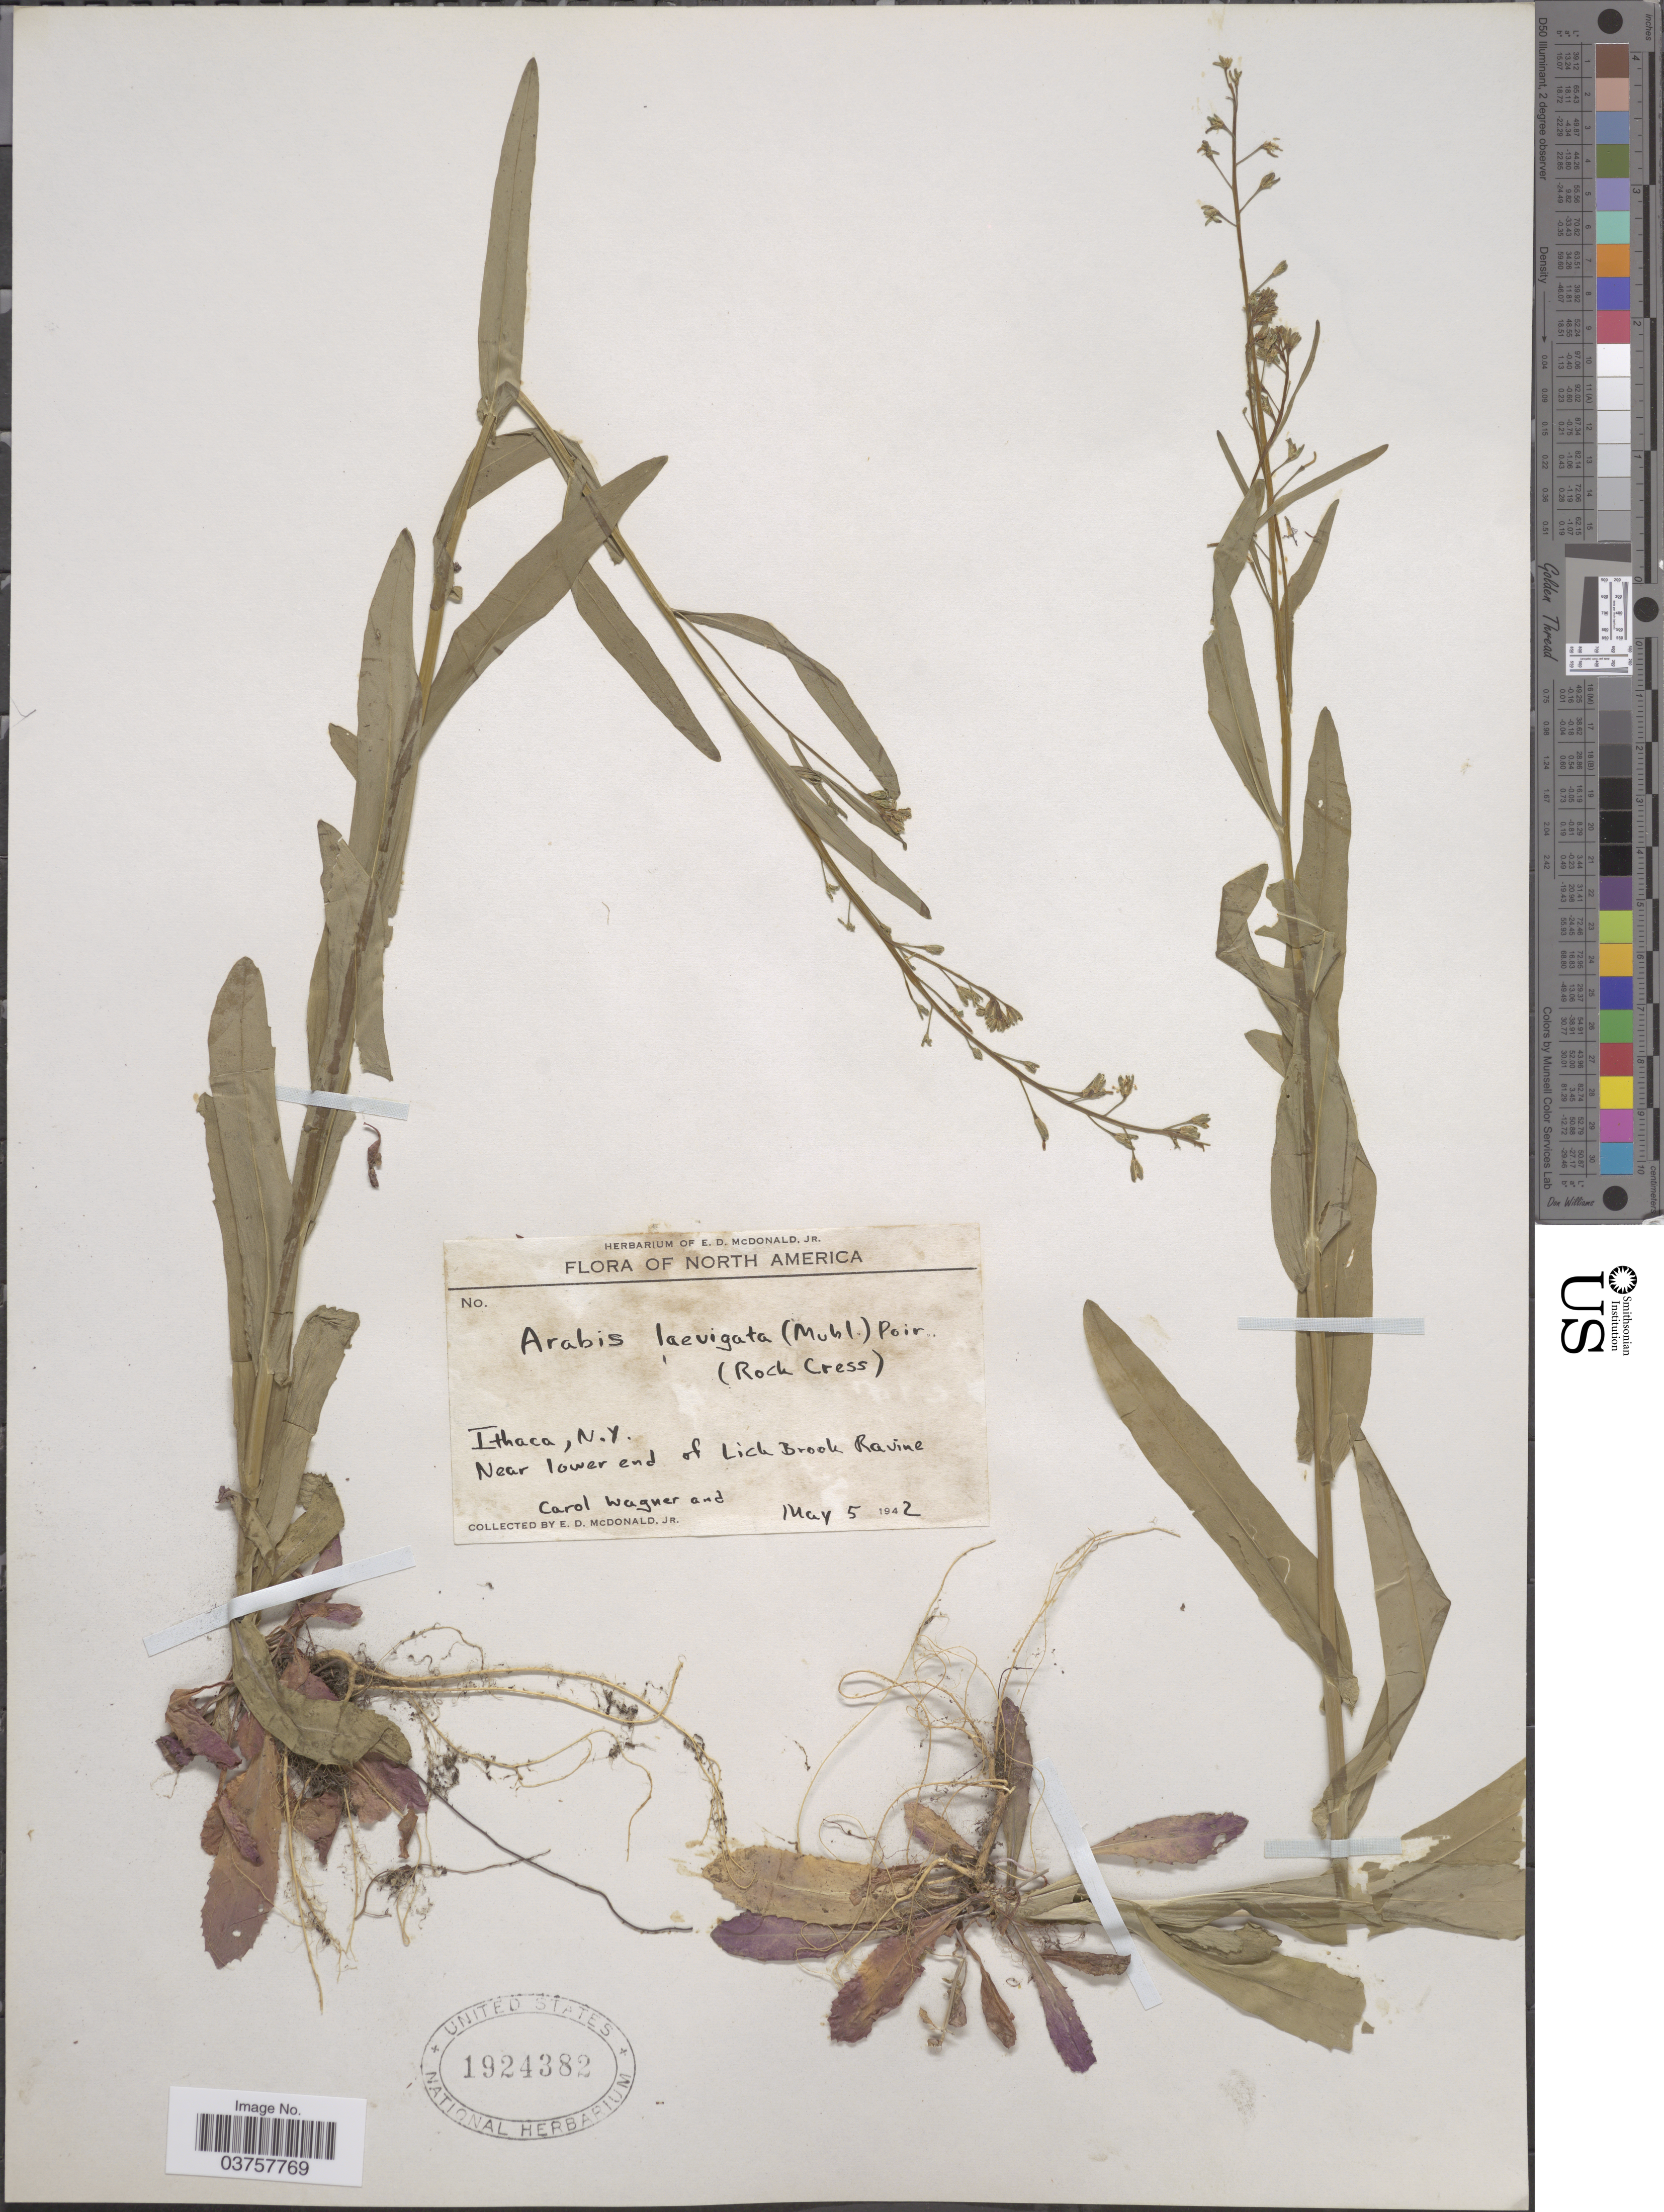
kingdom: Plantae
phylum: Tracheophyta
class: Magnoliopsida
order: Brassicales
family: Brassicaceae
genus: Arabis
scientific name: Arabis laevigata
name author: (Muhl. ex Willd.) Poir.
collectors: C. Wagner & E. D. McDonald Jr.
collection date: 1942-05-05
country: United States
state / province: New York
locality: Ithaca. Near lower end of Lick Brook Ravine.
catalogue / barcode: US 1924382